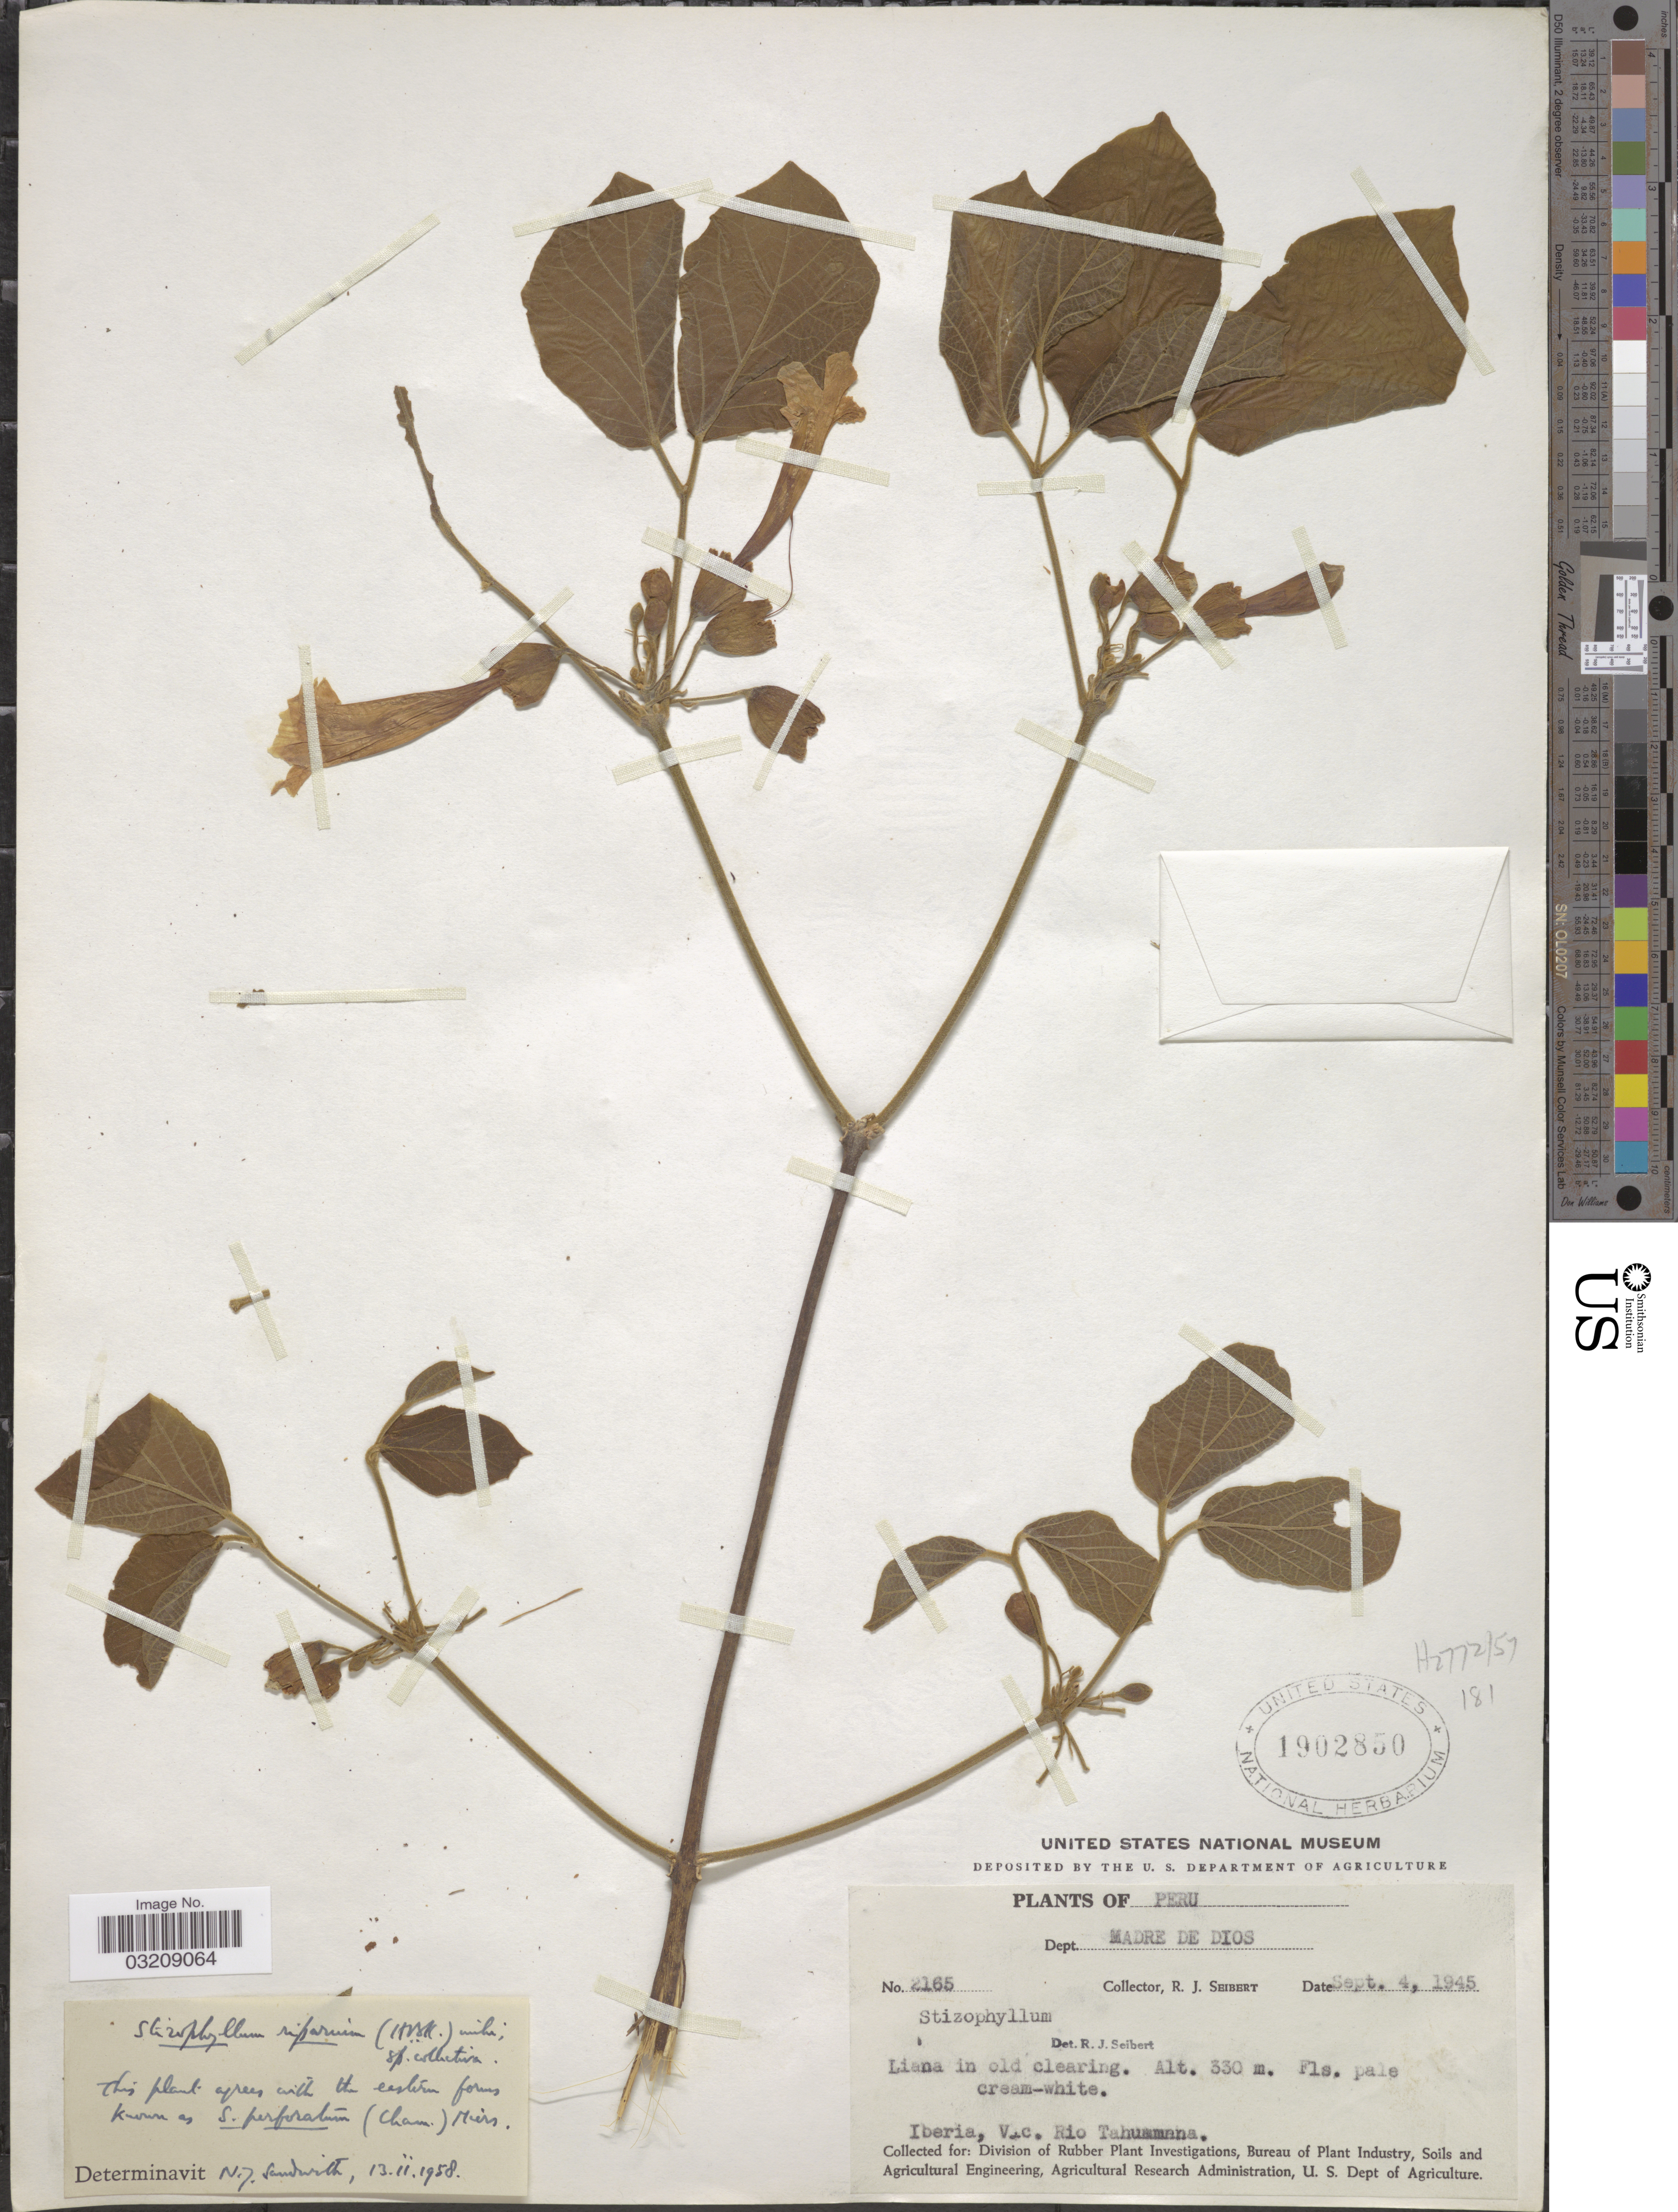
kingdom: Plantae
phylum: Tracheophyta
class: Magnoliopsida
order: Lamiales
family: Bignoniaceae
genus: Stizophyllum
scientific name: Stizophyllum riparium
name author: (Kunth) Sandwith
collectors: R. J. Seibert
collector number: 2165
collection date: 1945-09-04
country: Peru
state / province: Madre de Dios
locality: Dept. Madre de Dios. Iberia, Vic. Rio Tahuamanu.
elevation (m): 330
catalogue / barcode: US 1902850